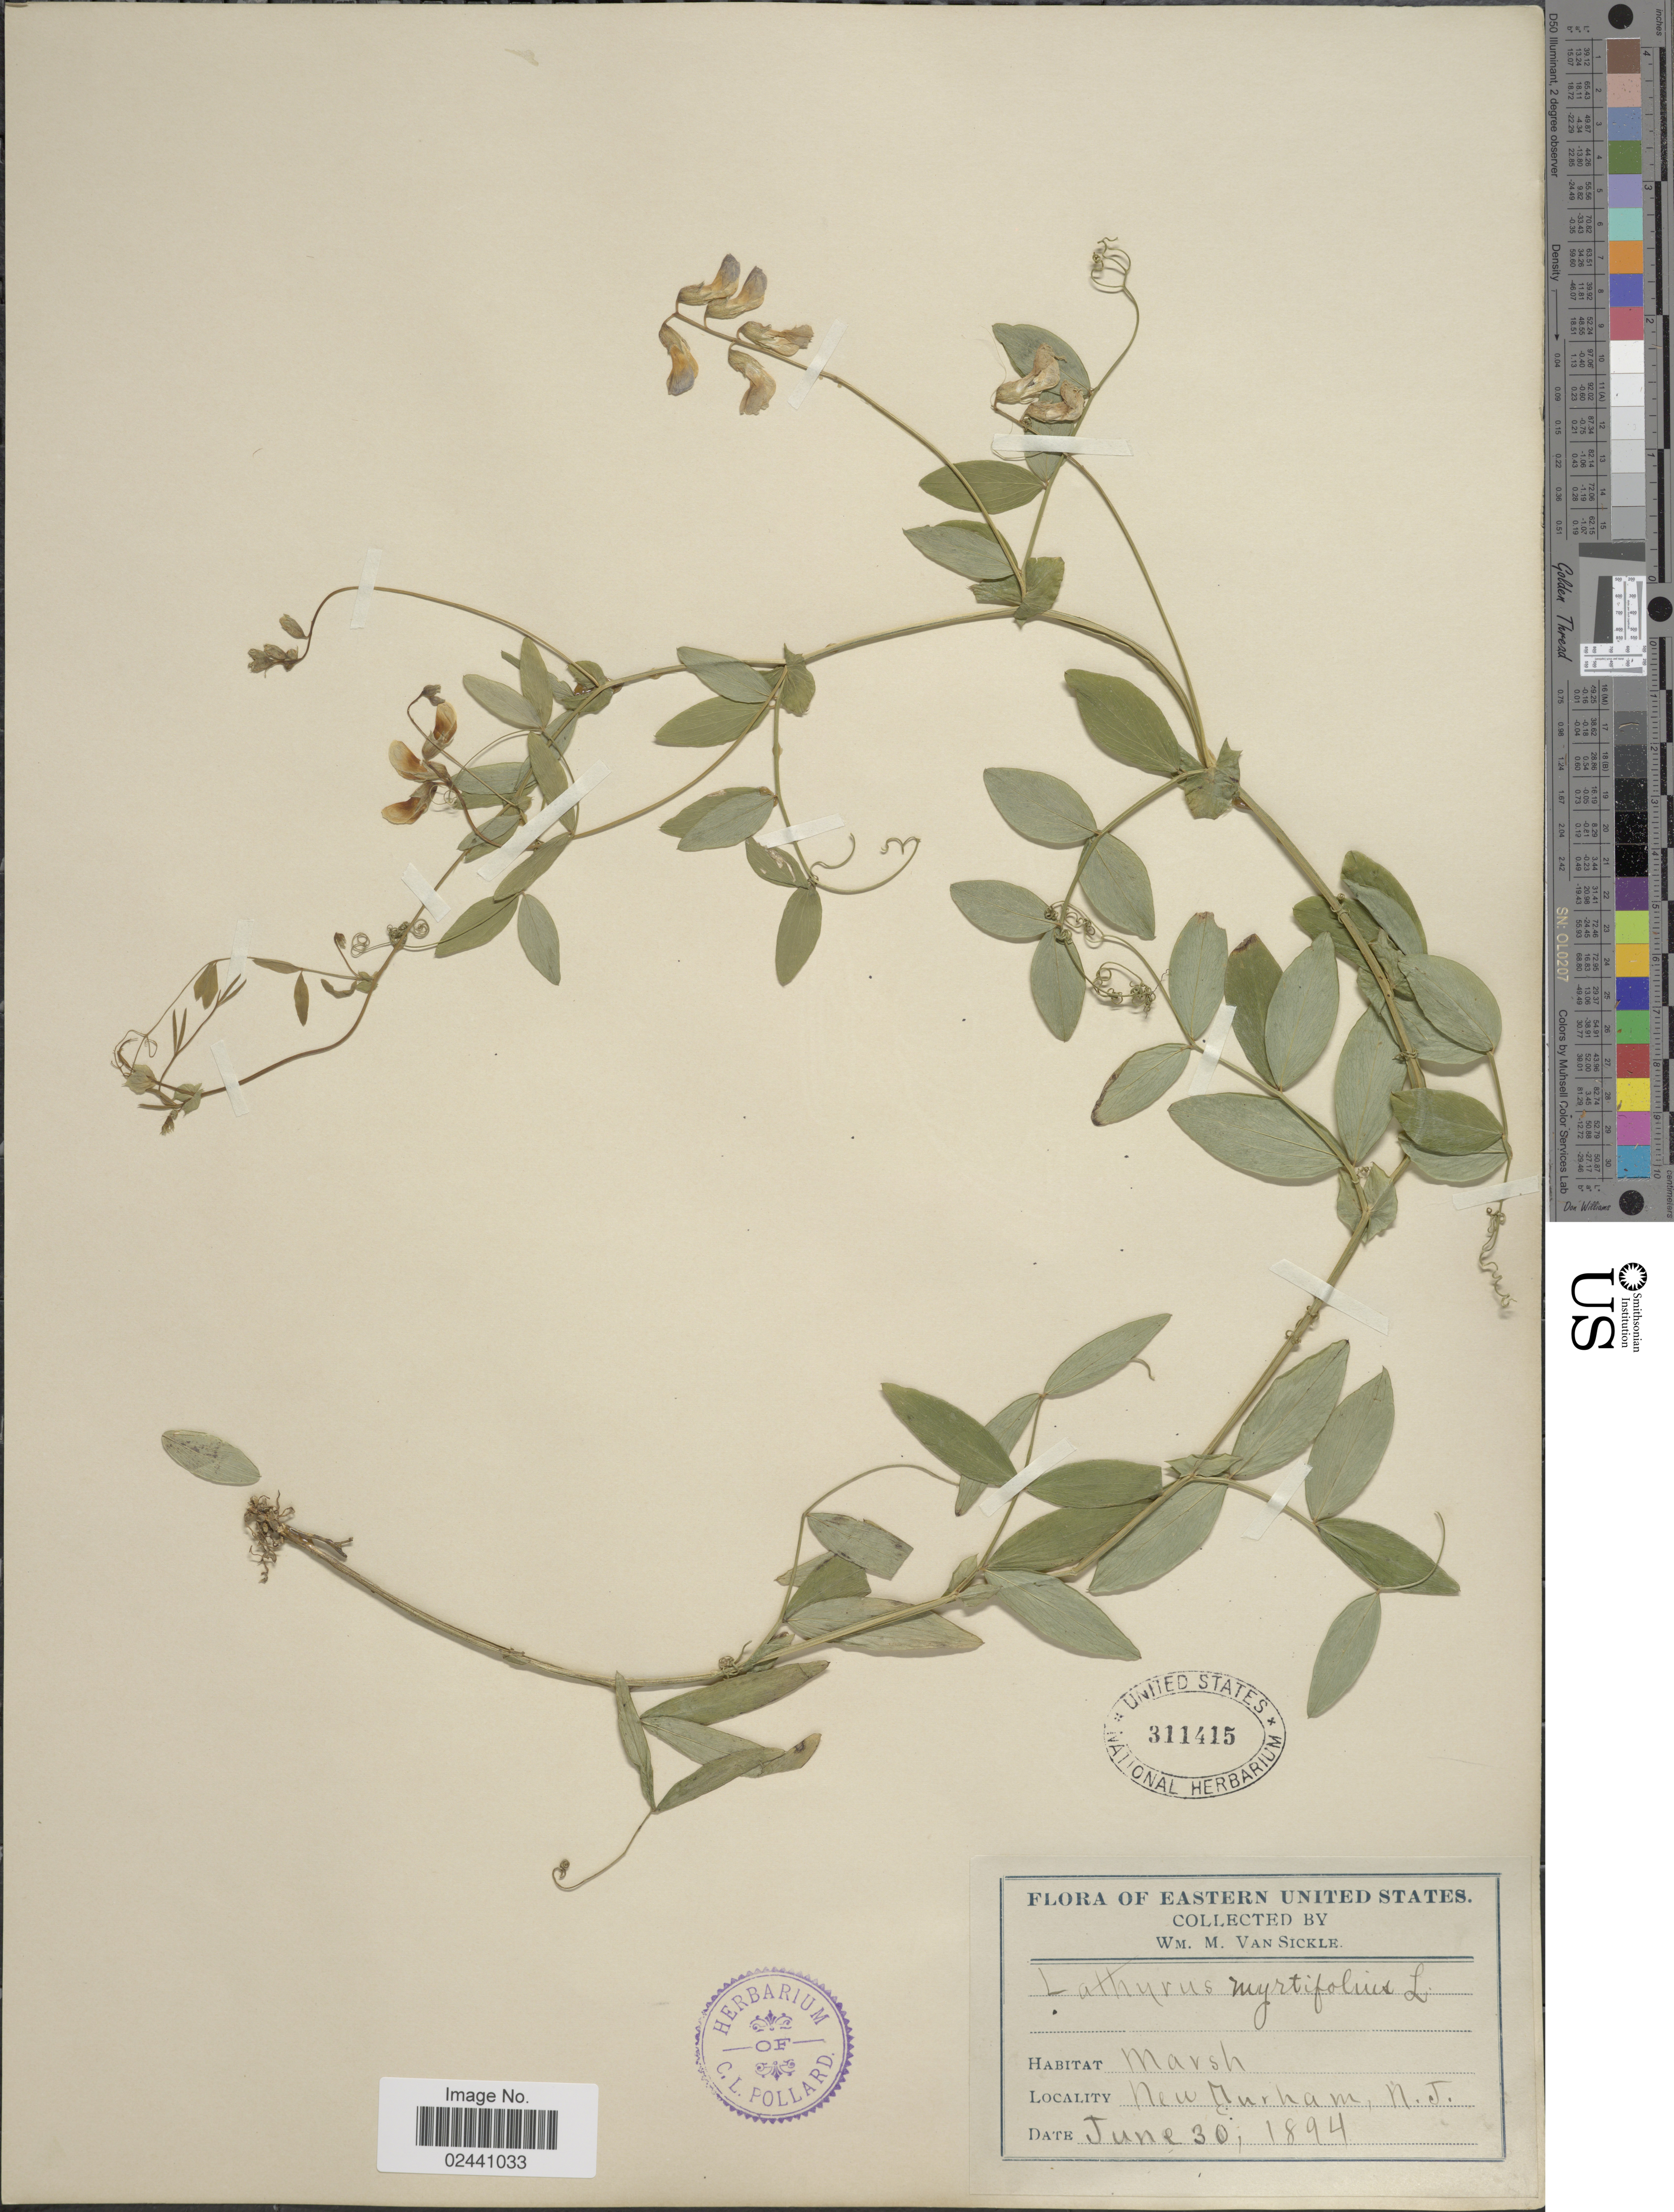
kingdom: Plantae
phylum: Tracheophyta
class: Magnoliopsida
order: Fabales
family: Fabaceae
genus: Lathyrus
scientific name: Lathyrus myrtifolius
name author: Willd.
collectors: W. M. Van Sickle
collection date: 1894-06-30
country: United States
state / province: New Jersey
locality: Marsh, New Durham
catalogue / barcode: US 311415